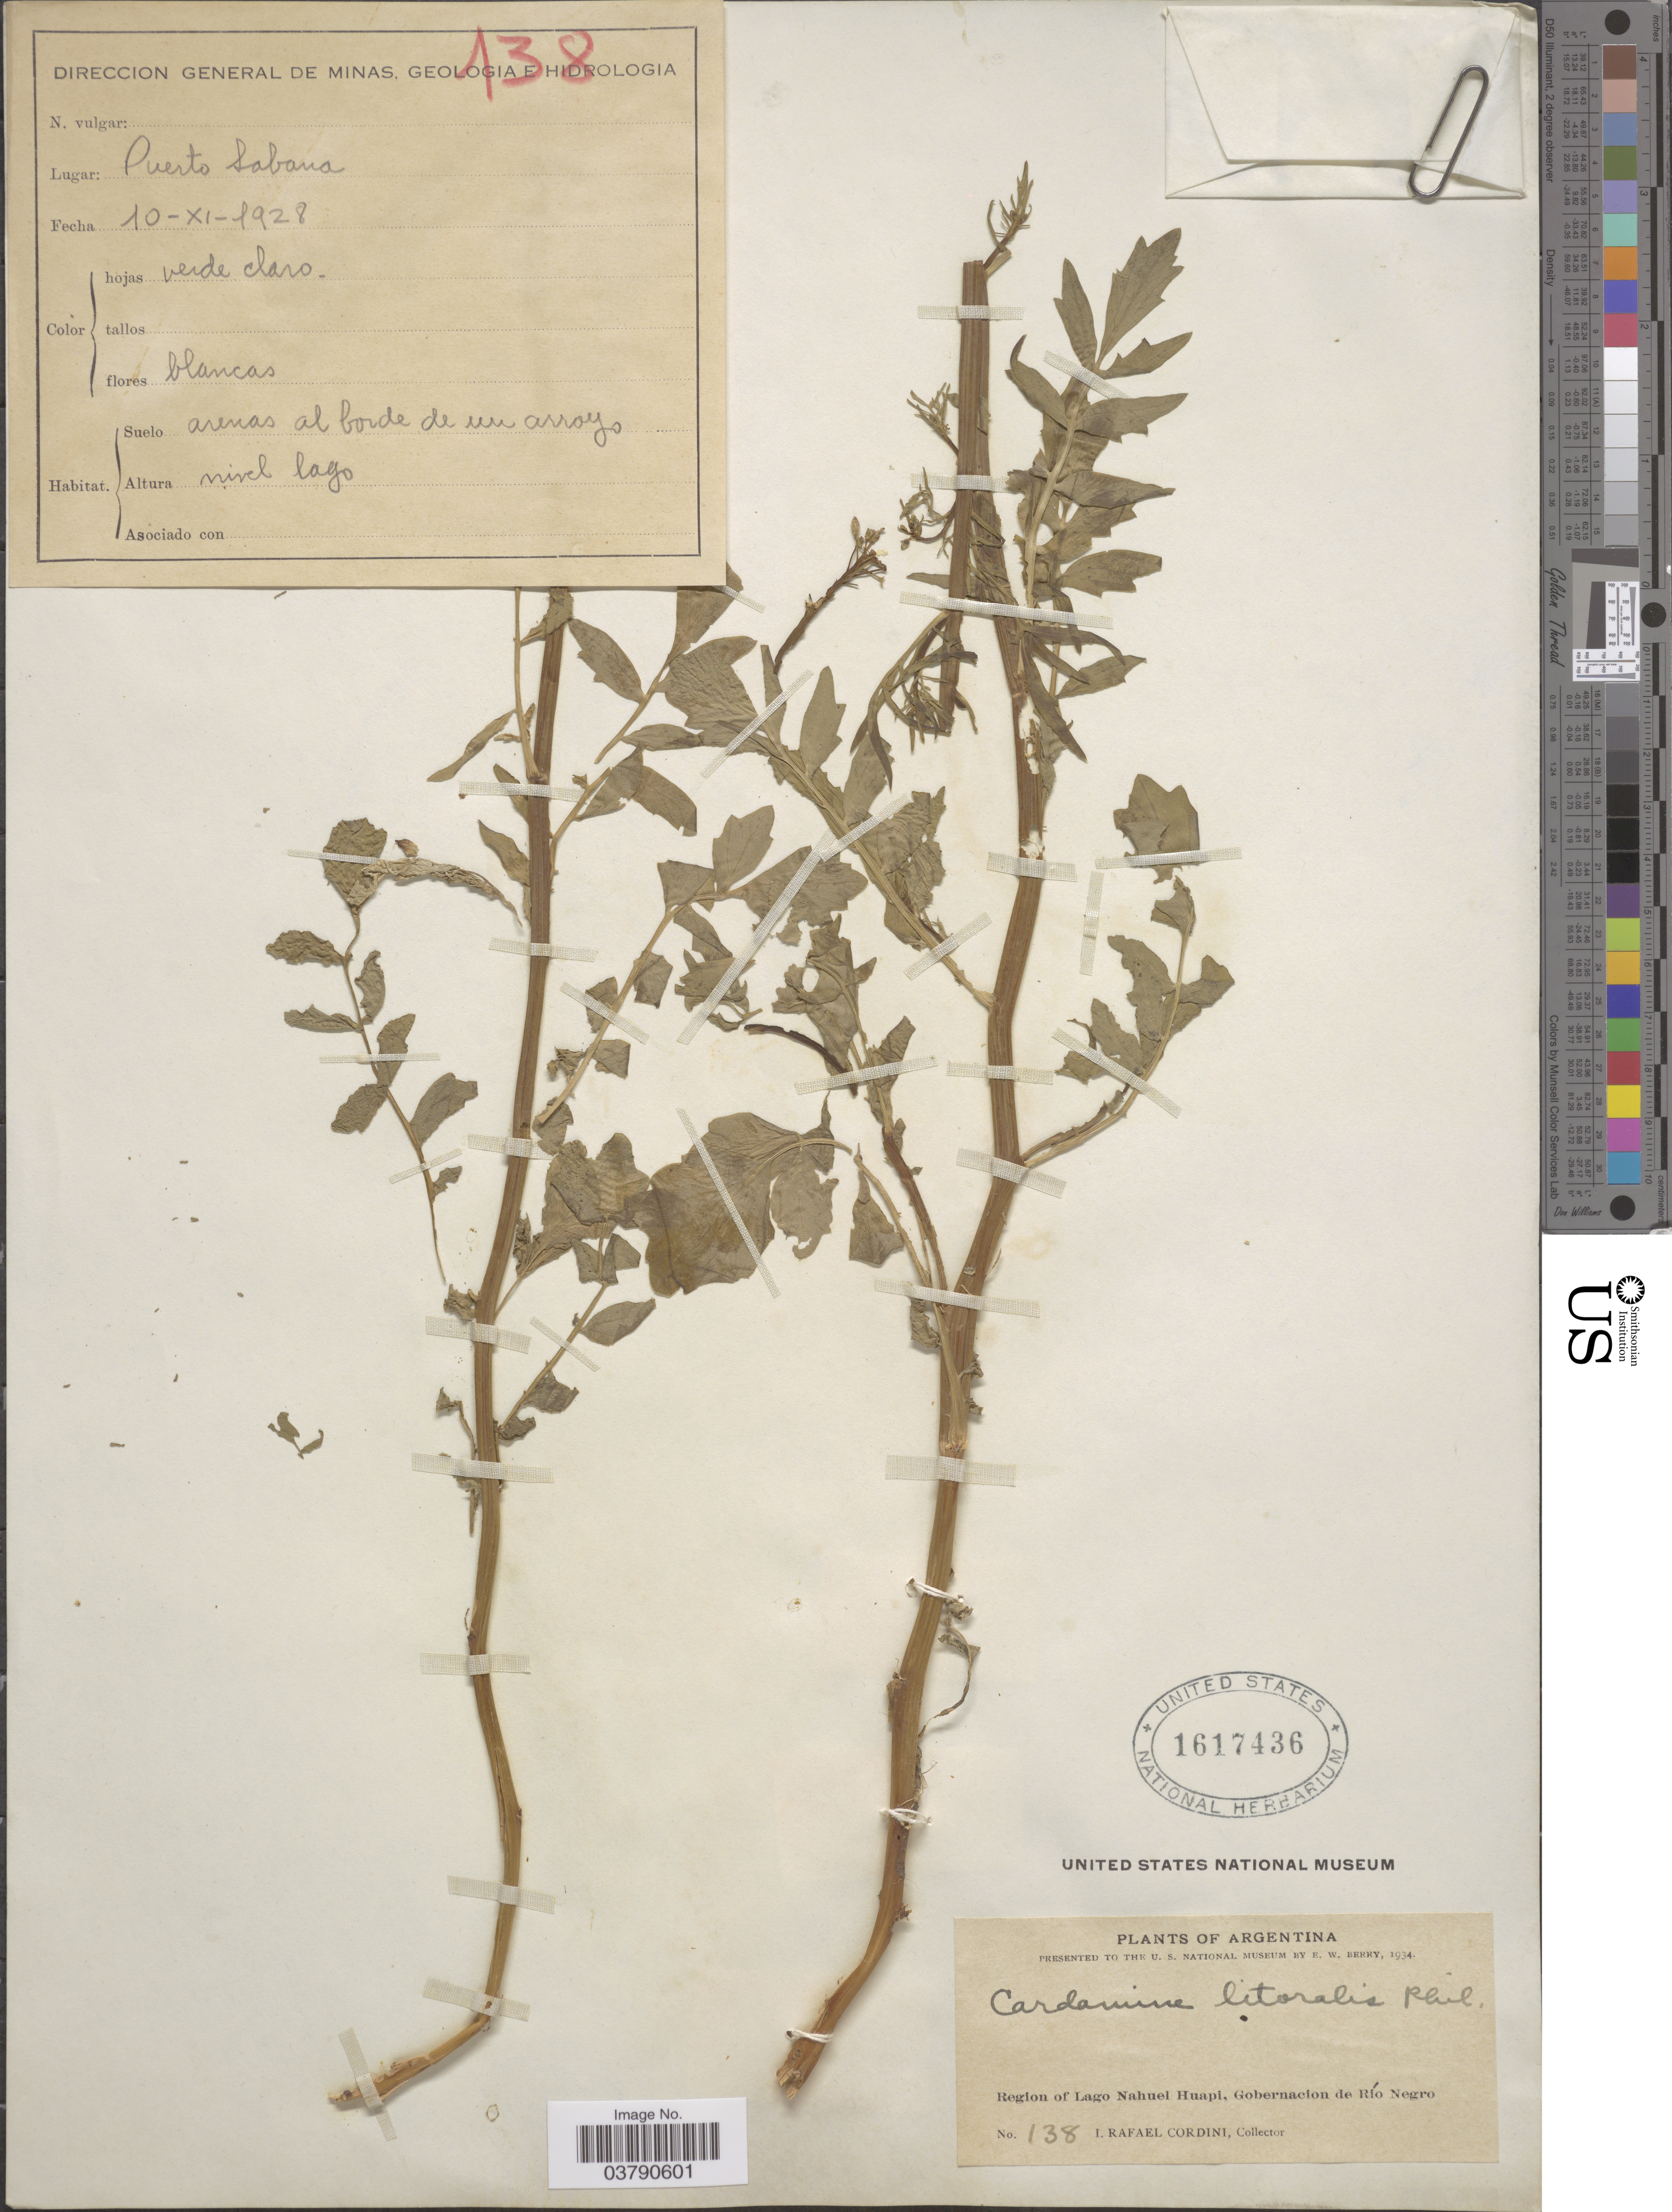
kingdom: Plantae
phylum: Tracheophyta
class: Magnoliopsida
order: Brassicales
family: Brassicaceae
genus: Cardamine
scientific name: Cardamine litoralis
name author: Phil.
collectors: I. Cordini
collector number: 138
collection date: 1928-11-10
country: Argentina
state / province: Rio Negro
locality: Region of Lago Nahuel Huapi, Gobernacion de Río Negro. Puerto Sabana.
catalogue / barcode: US 1617436